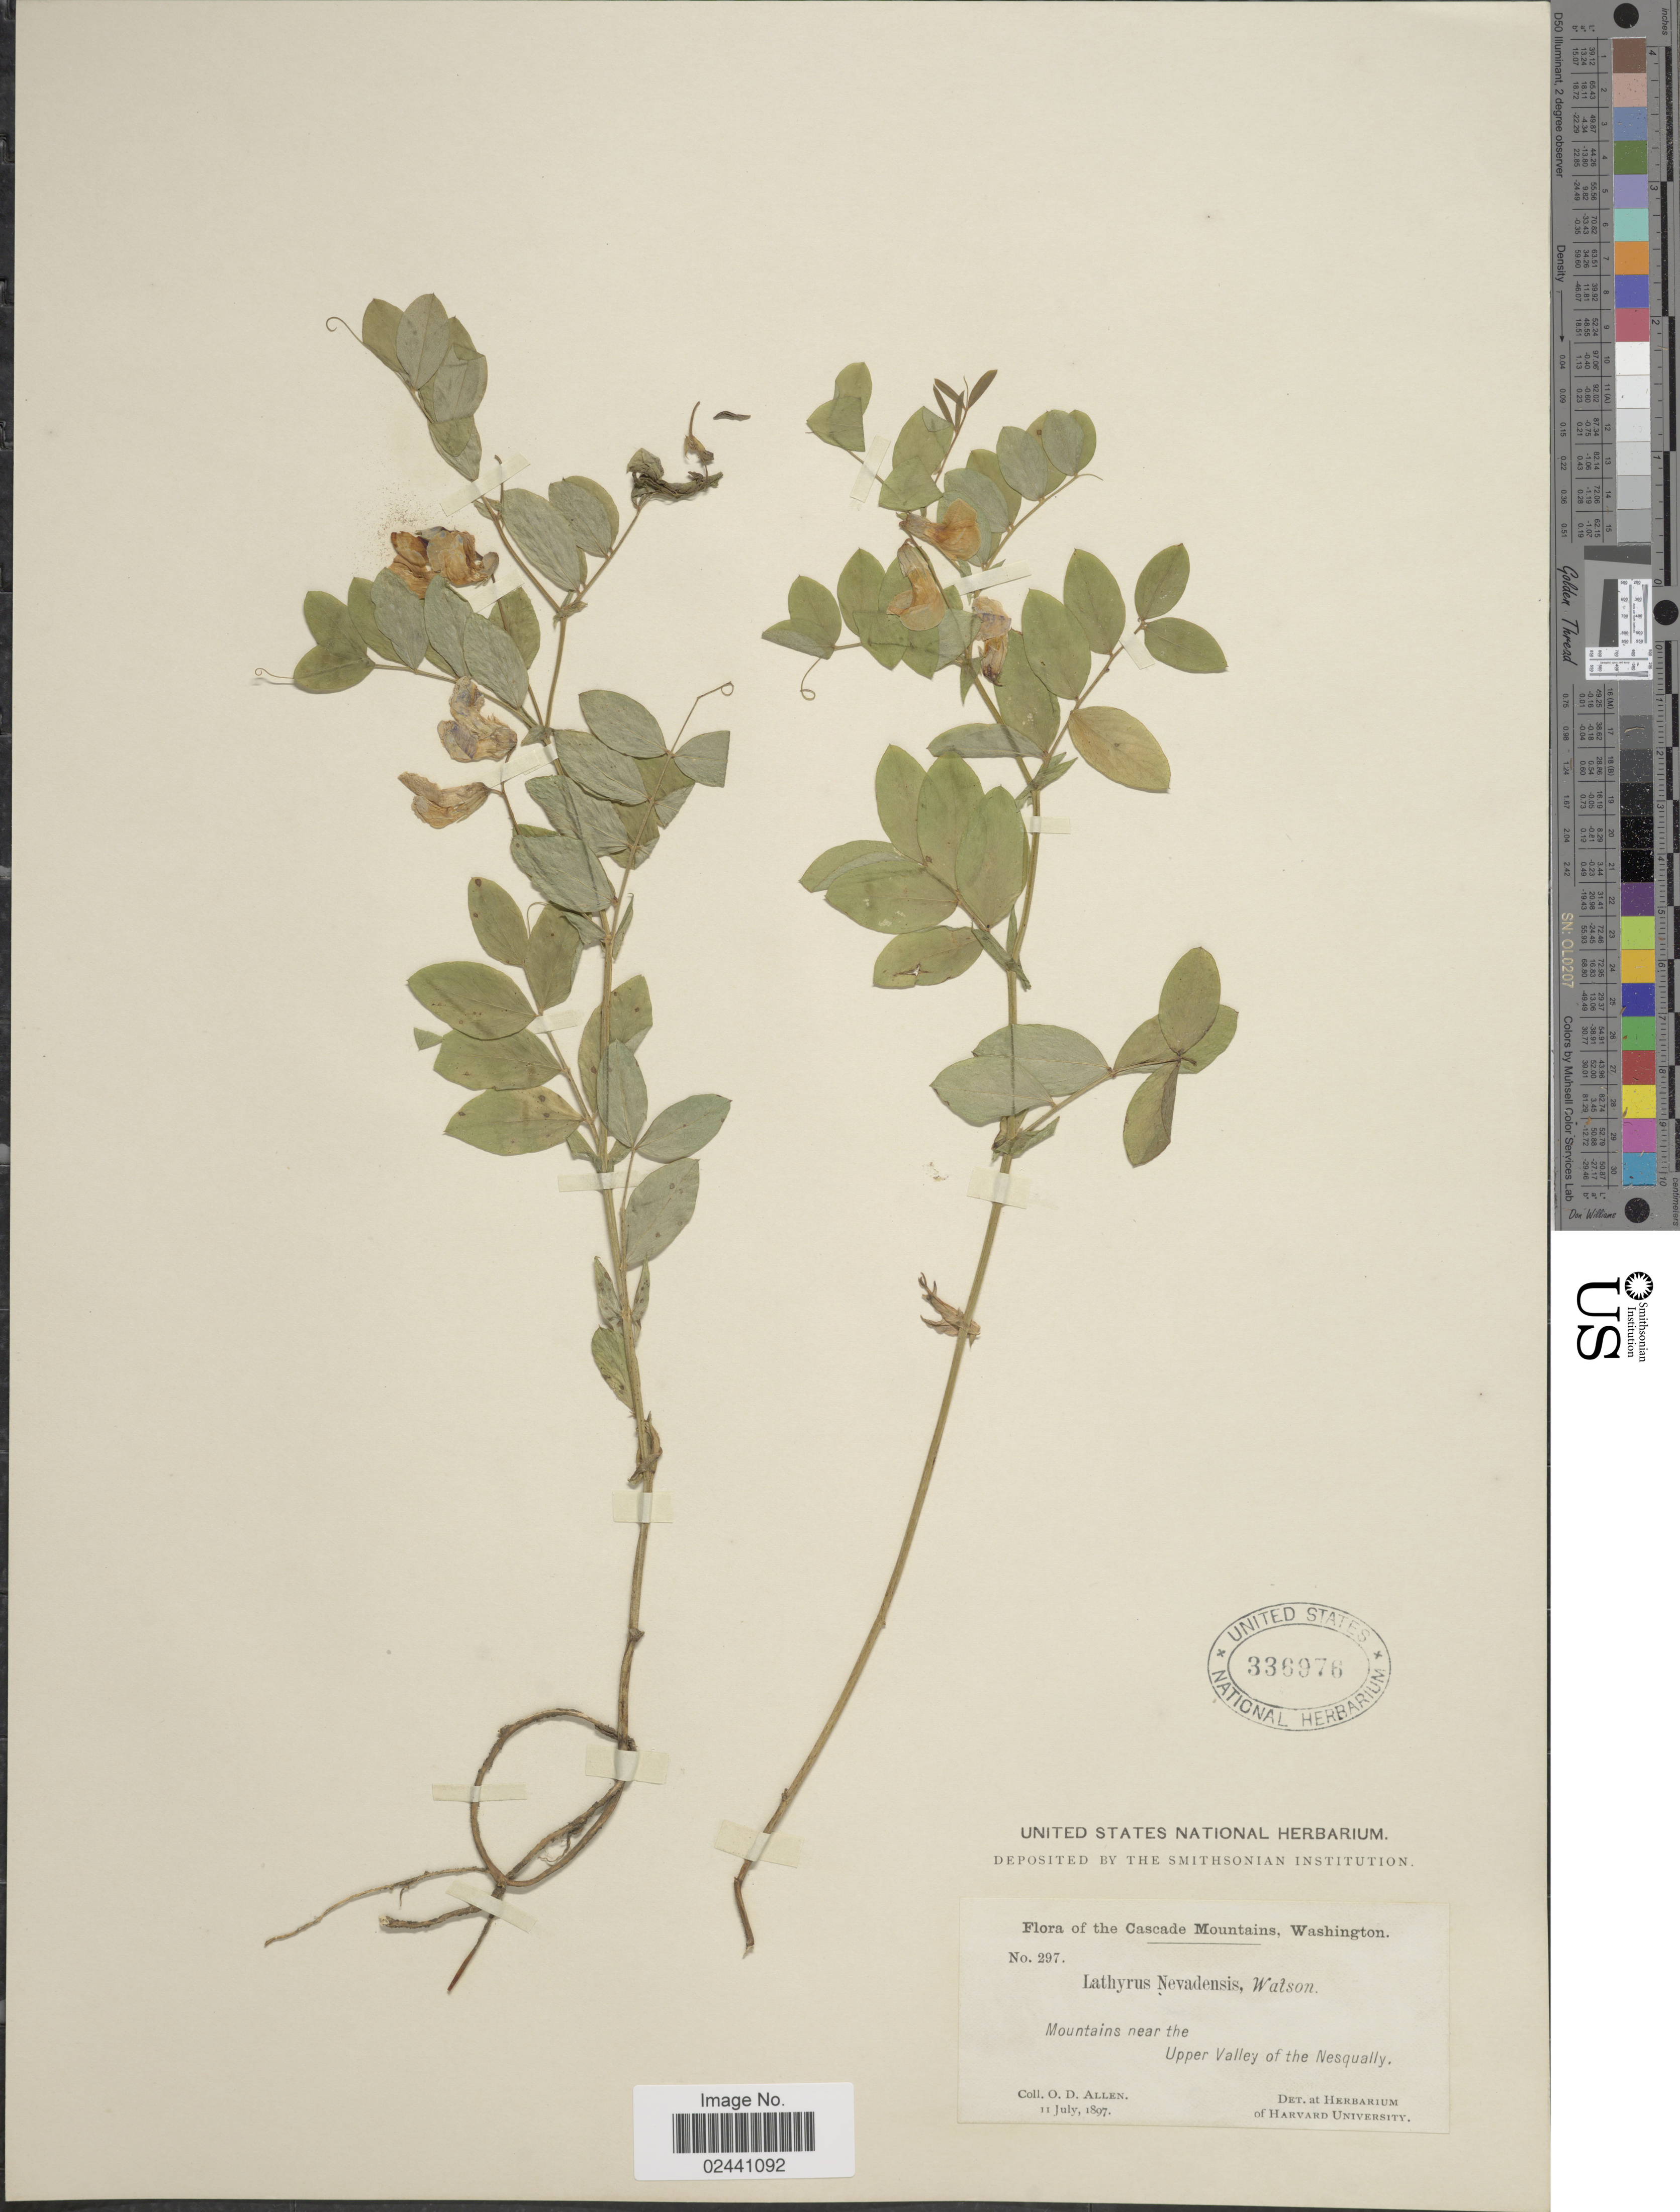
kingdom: Plantae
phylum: Tracheophyta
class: Magnoliopsida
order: Fabales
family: Fabaceae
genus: Lathyrus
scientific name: Lathyrus nuttallii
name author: S. Watson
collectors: O. D. Allen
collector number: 297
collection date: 1897-07-11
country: United States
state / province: Washington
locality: Cascade Mountains. Mountains near the Upper Valley of the Nesqually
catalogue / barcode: US 336976